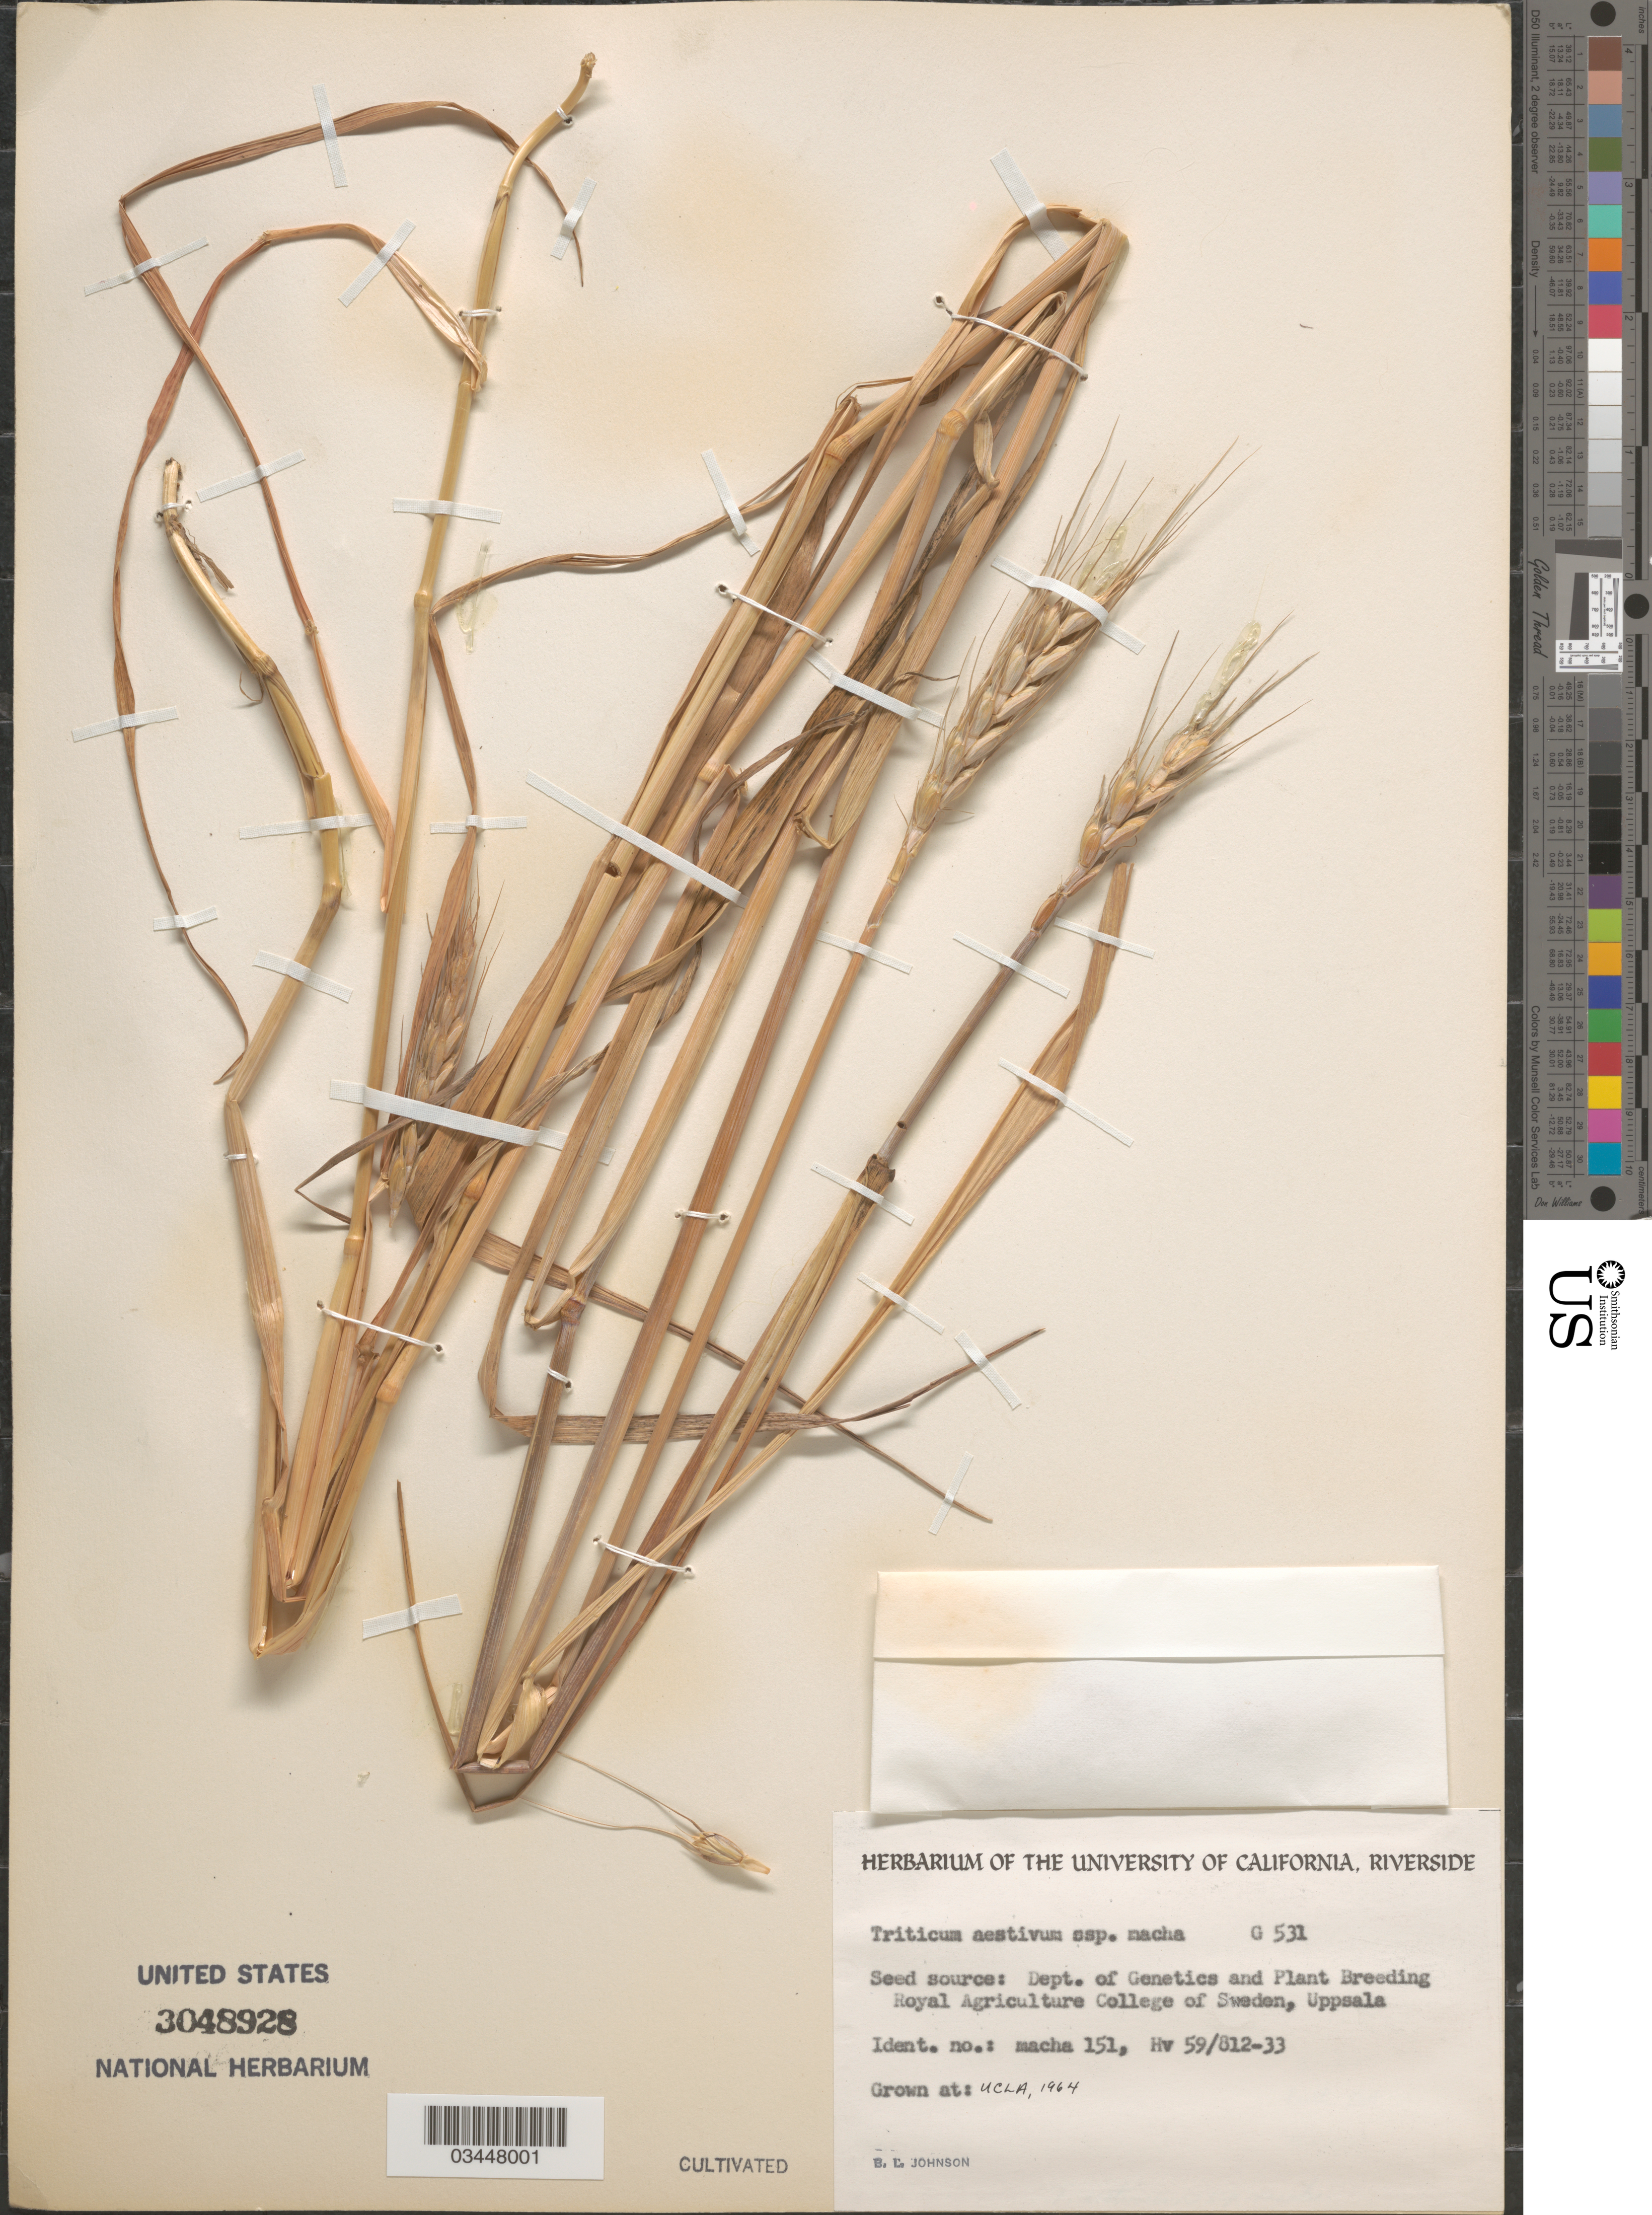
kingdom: Plantae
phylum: Tracheophyta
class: Liliopsida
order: Poales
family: Poaceae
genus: Triticum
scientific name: Triticum aestivum subsp. macha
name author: Mackey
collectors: B. Johnson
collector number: G531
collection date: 1964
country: United States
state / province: California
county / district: Los Angeles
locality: UCLA.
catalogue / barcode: US 3048928